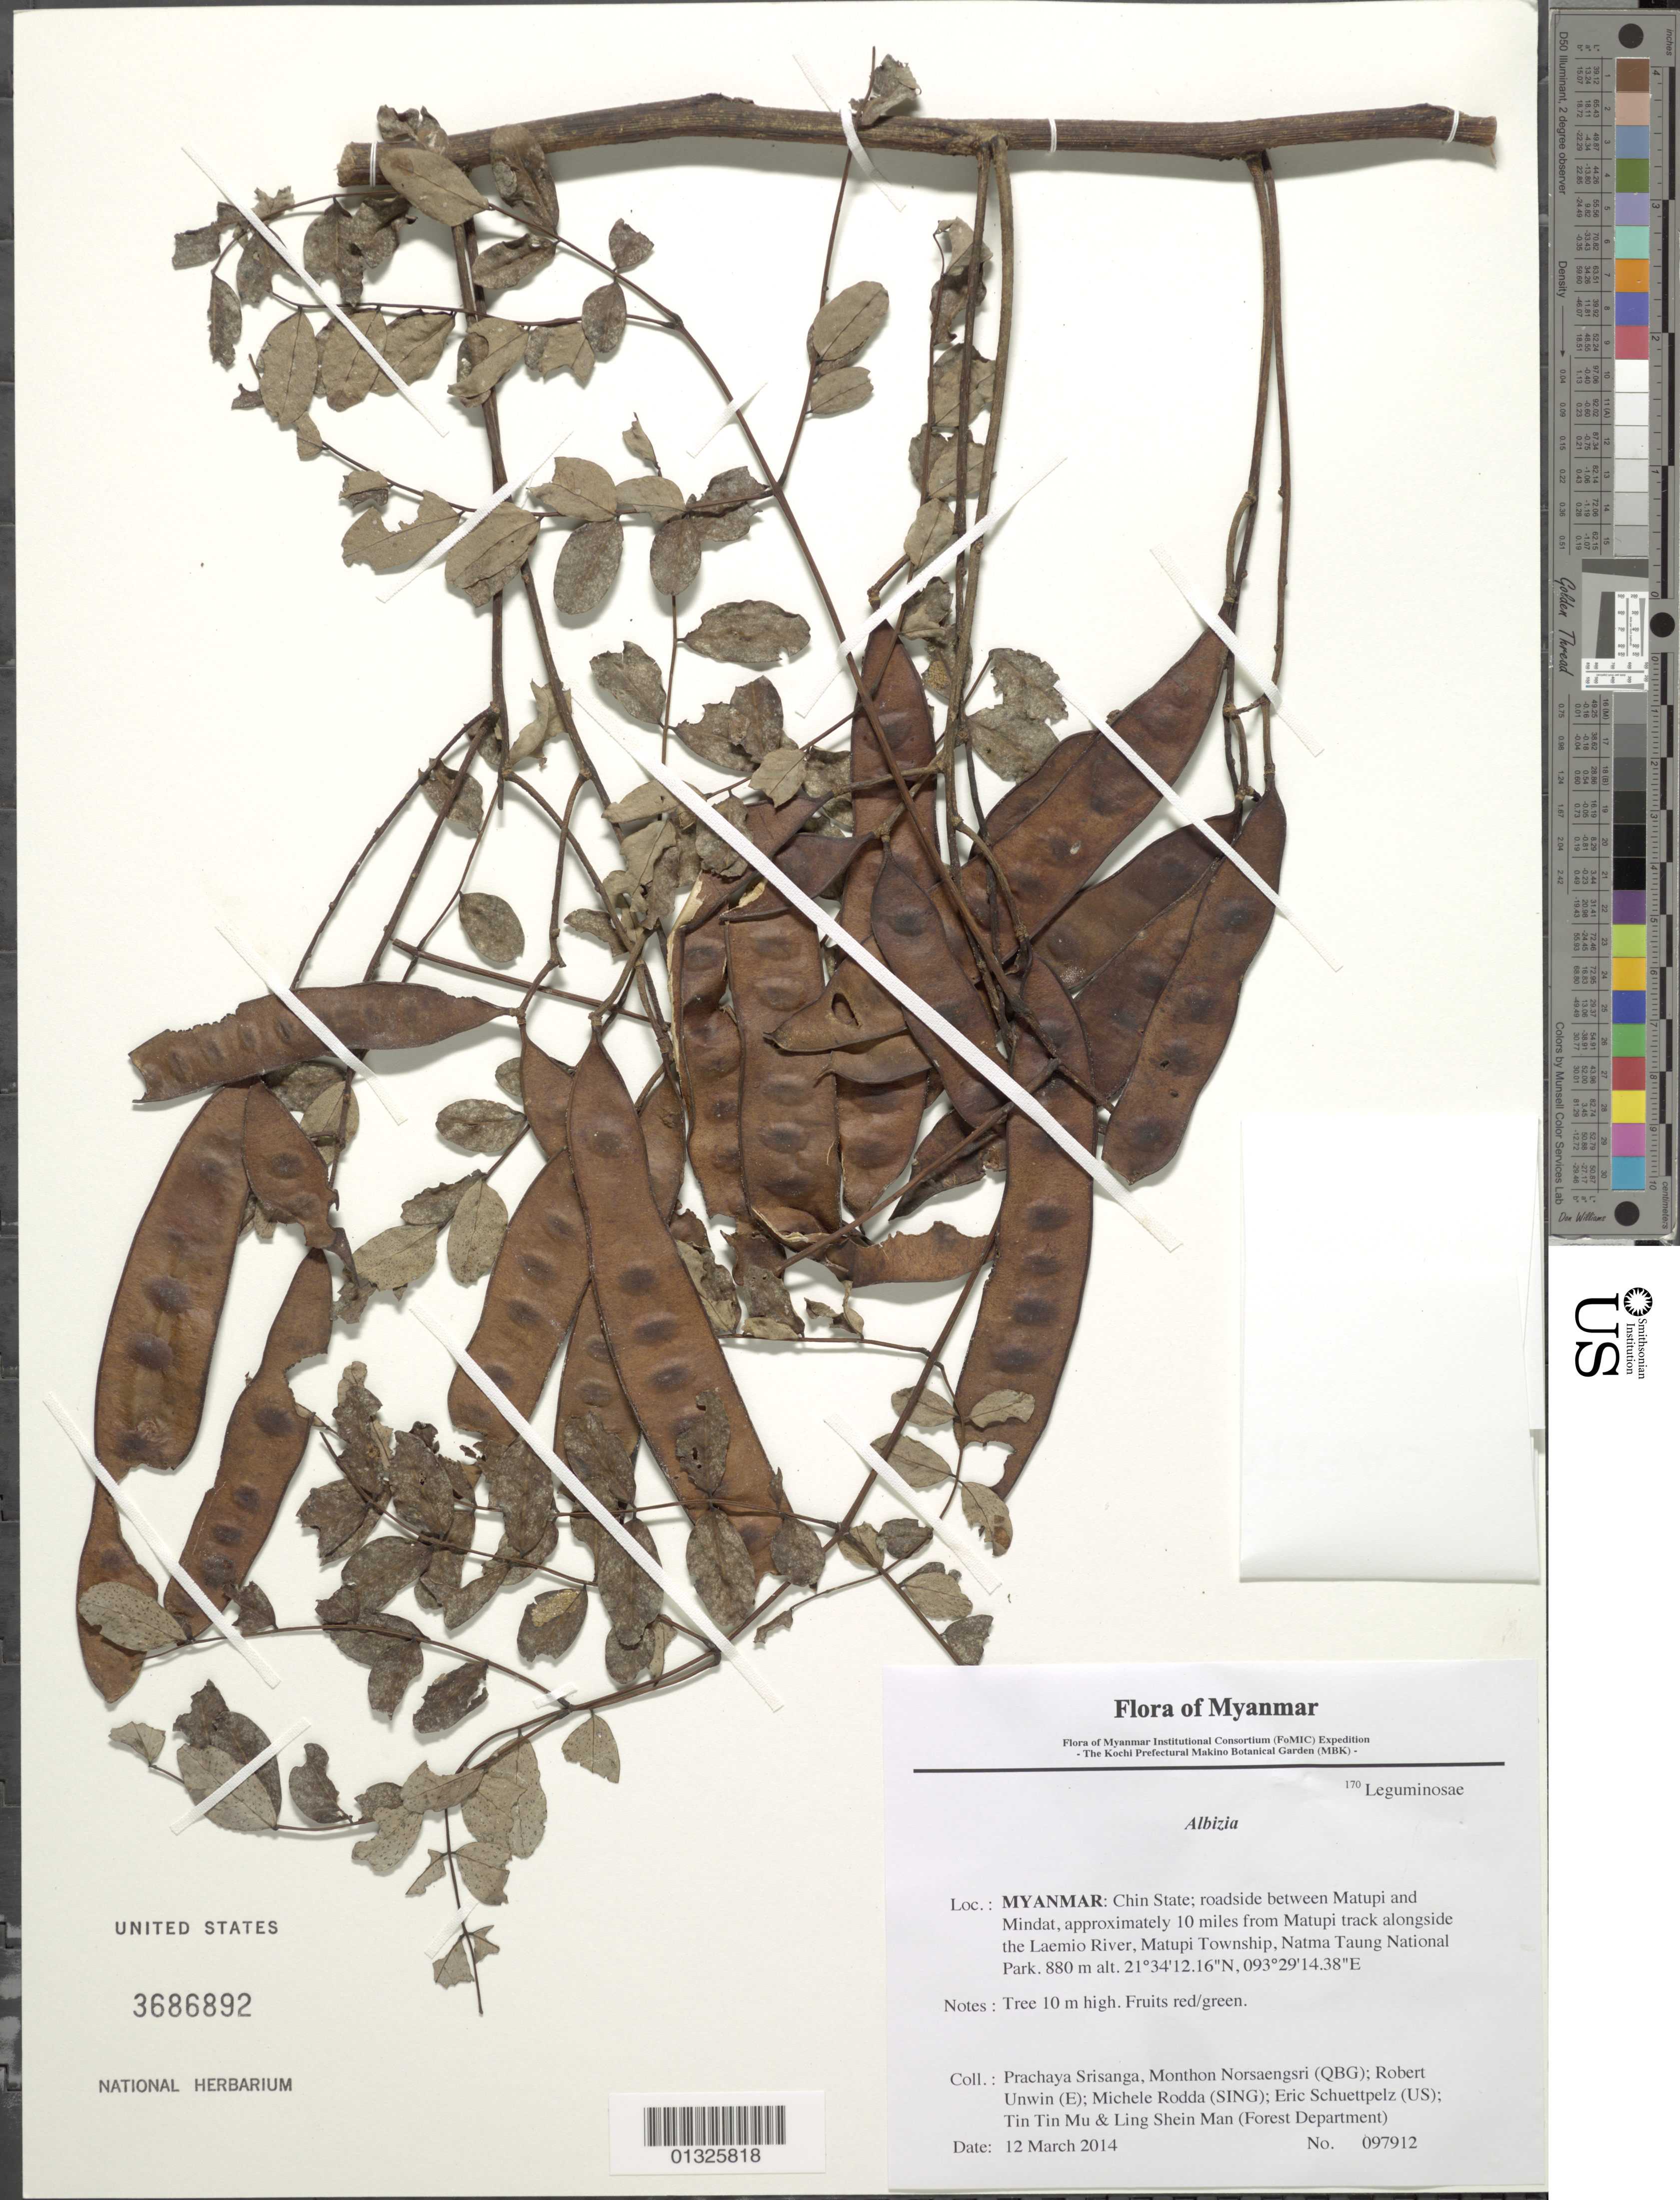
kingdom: Plantae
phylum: Tracheophyta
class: Magnoliopsida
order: Fabales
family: Fabaceae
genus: Albizia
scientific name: Albizia sp.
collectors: P. Srisanga, M. Norsaengsri, R. Unwin, M. Rodda, E. Schuettpelz, Tin Tin Mu & Ling Shein Man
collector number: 97912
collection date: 2014-03-12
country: Myanmar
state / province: Chin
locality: Roadside between Matupi and Mindat, approximately 10 miles from Matupi track alongside the Laemio River, Matupi Township, Natma Taung National Park.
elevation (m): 880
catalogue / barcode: US 3686892